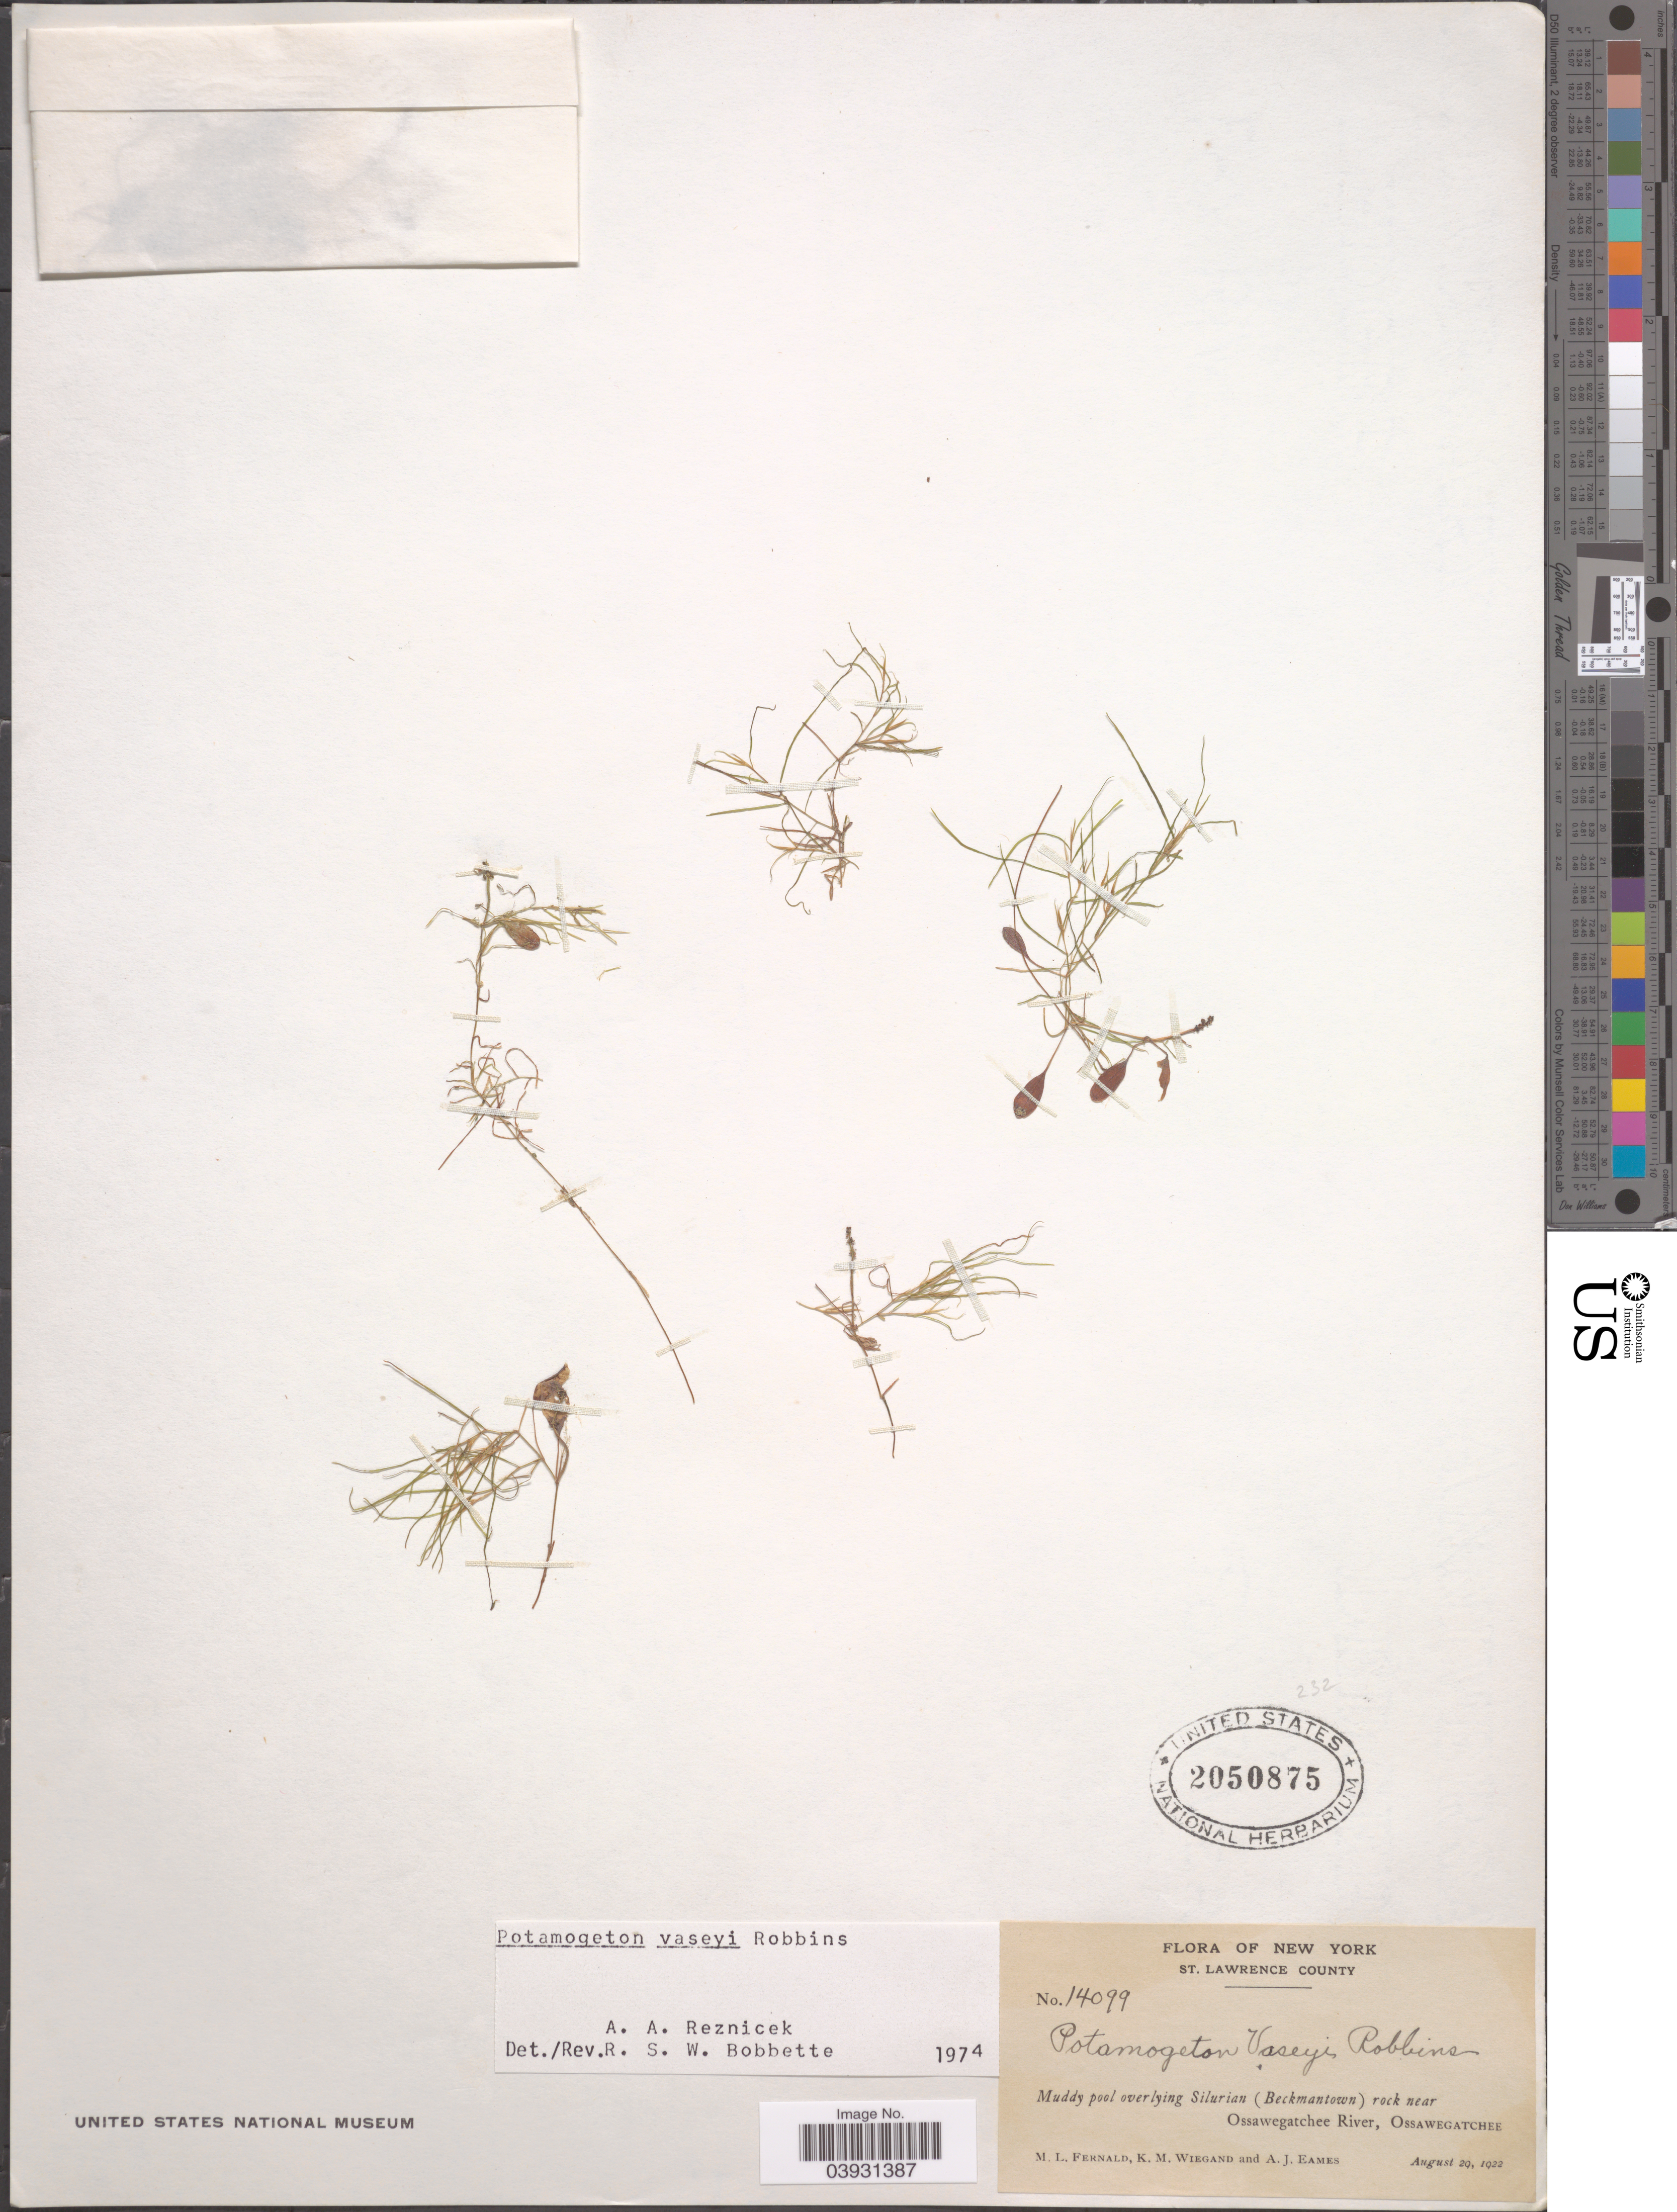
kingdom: Plantae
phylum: Tracheophyta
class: Liliopsida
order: Alismatales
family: Potamogetonaceae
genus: Potamogeton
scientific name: Potamogeton vaseyi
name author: J.W. Robbins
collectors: M. L. Fernald, K. M. Wiegand & A. J. Eames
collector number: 14099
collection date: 1922-08-29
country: United States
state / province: New York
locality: St. Lawrence County. Silurian (Beckmantown) rock near Ossawegatchee, Ossawegatchee.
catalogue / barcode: US 2050875